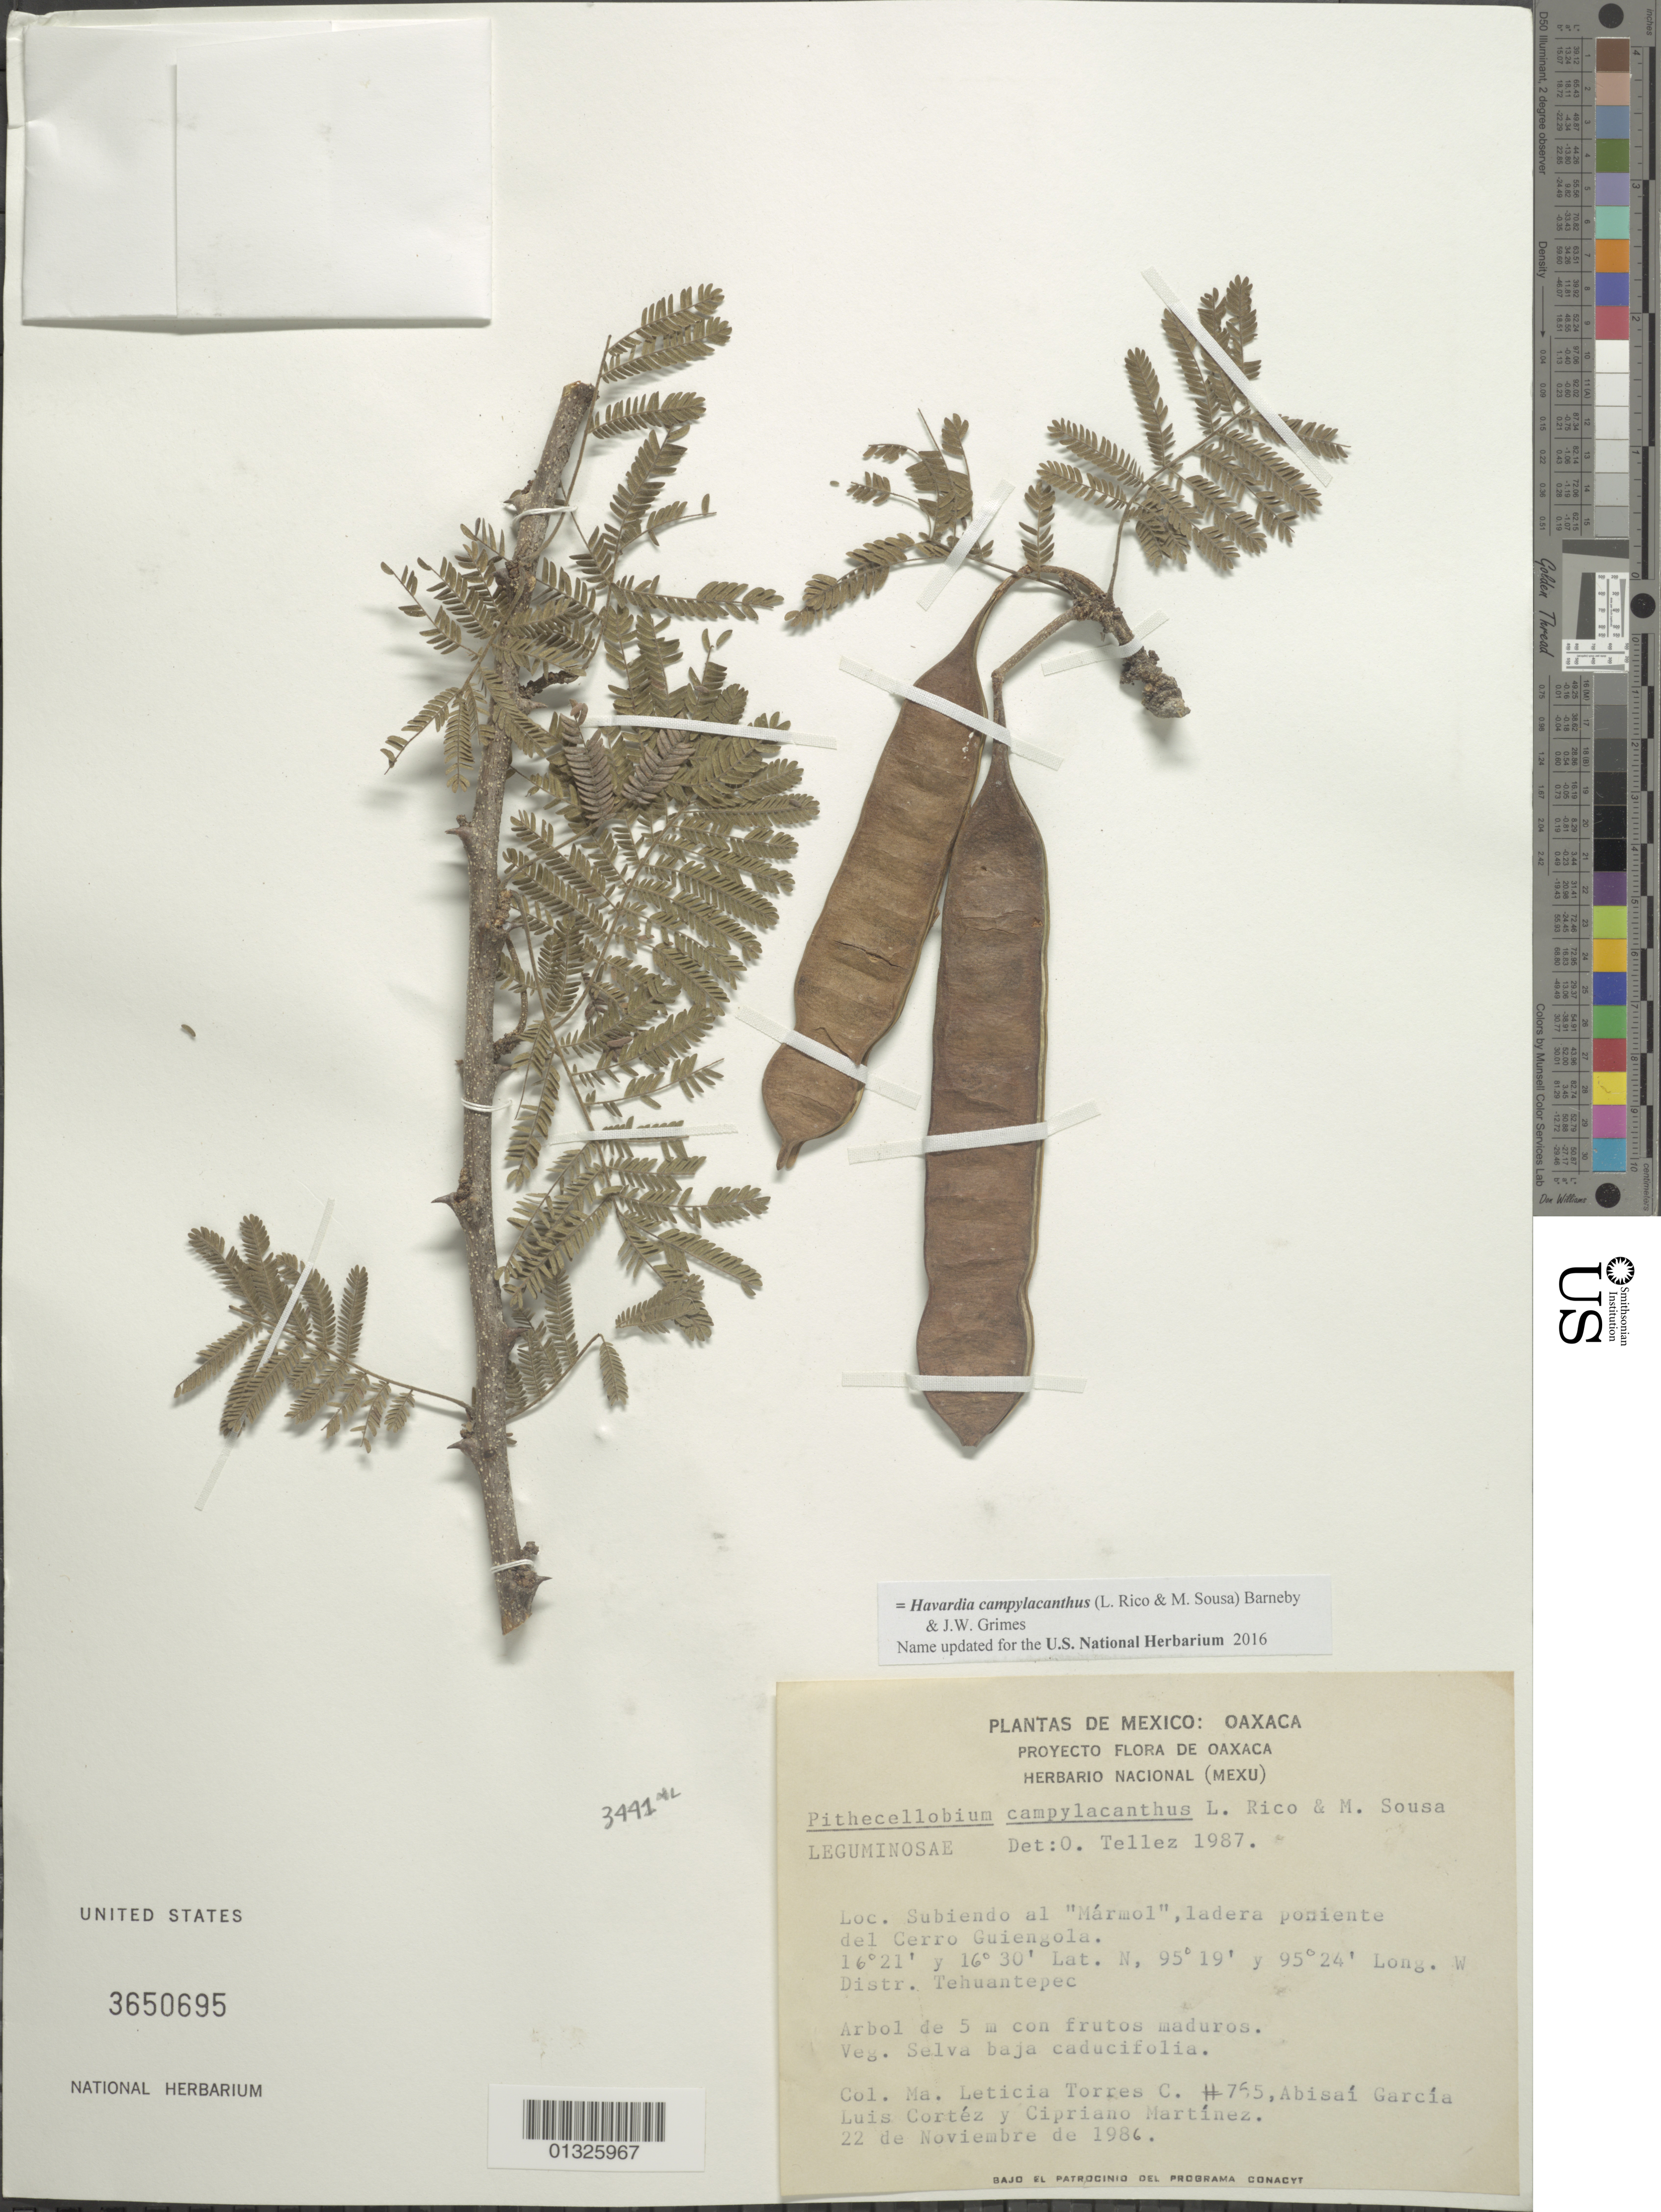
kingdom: Plantae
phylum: Tracheophyta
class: Magnoliopsida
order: Fabales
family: Fabaceae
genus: Gretheria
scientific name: Gretheria campylacantha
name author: (L. Rico & M. Sousa) Duno & Torke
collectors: M. L. Torres Colin, A. Garcia, L. Cortéz & C. Martínez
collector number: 765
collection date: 1986-11-22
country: Mexico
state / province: Oaxaca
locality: Distr. Tehuantepec, Loc. Subiendo al "Marmol", ladera poniente del Cerro Guiengola.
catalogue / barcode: US 3650695